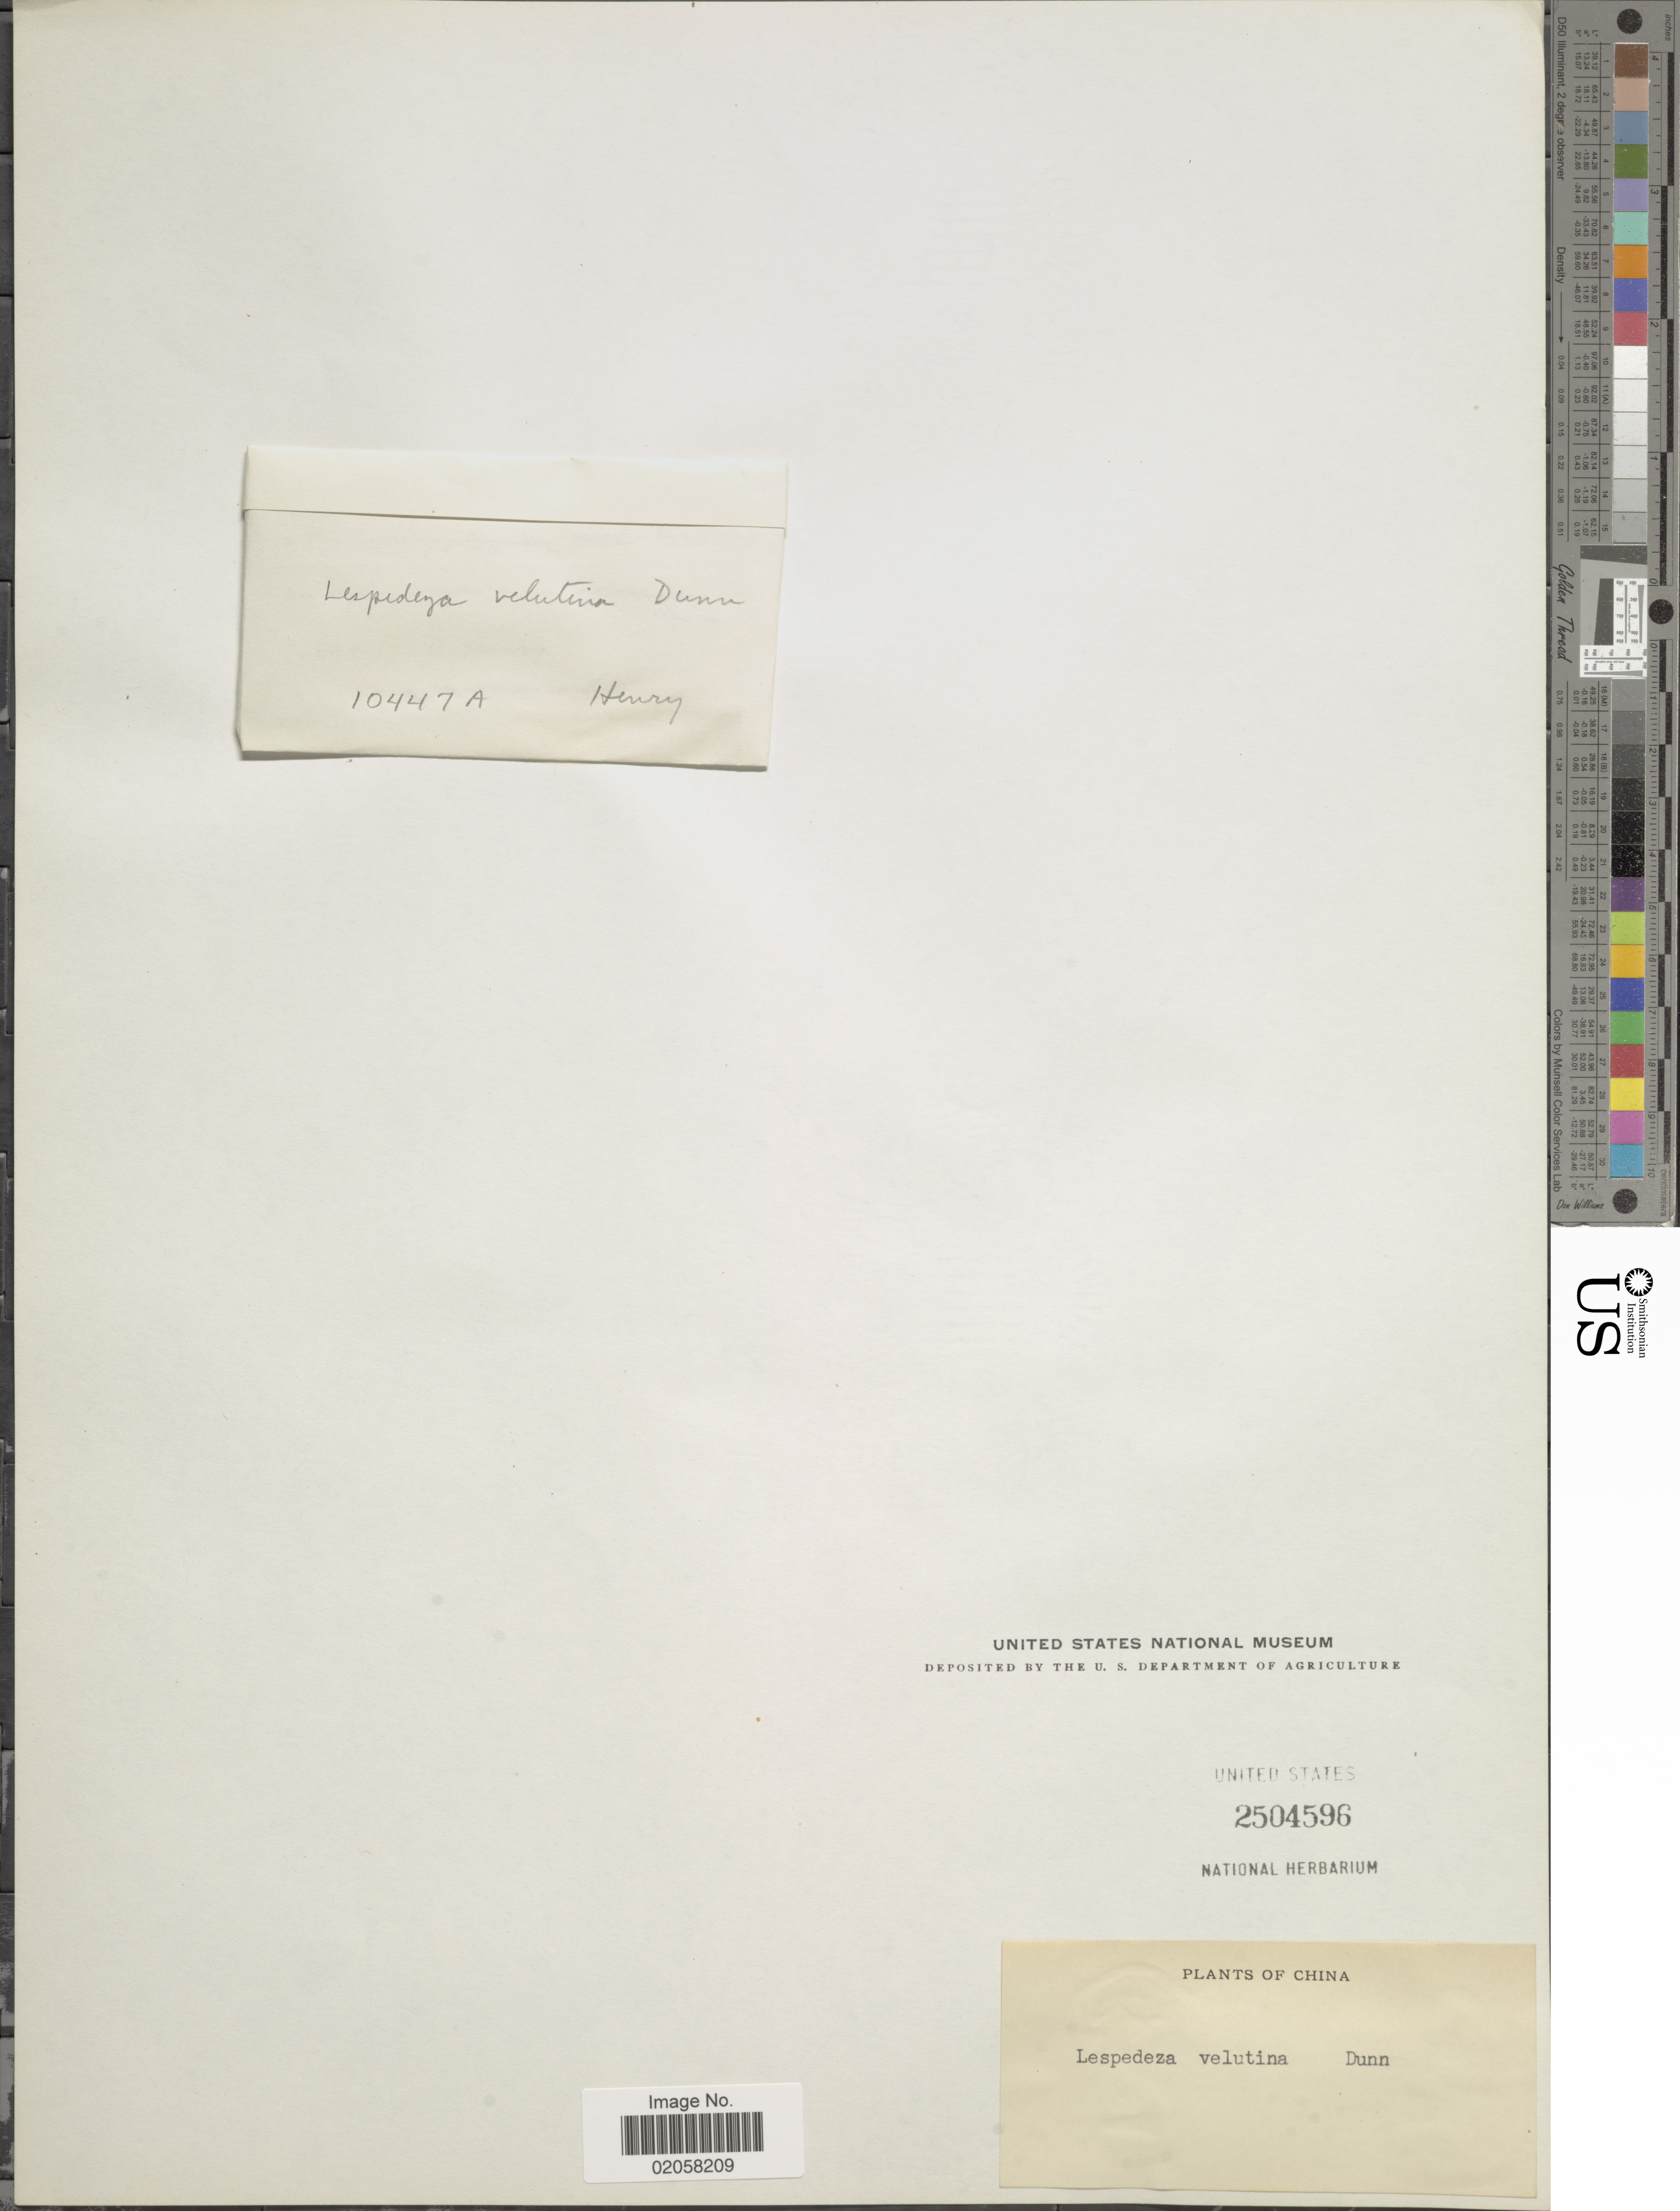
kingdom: Plantae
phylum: Tracheophyta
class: Magnoliopsida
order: Fabales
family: Fabaceae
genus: Campylotropis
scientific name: Campylotropis velutina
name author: (Dunn) Schindl.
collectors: -. Henry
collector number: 10447A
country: China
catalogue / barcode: US 2504596